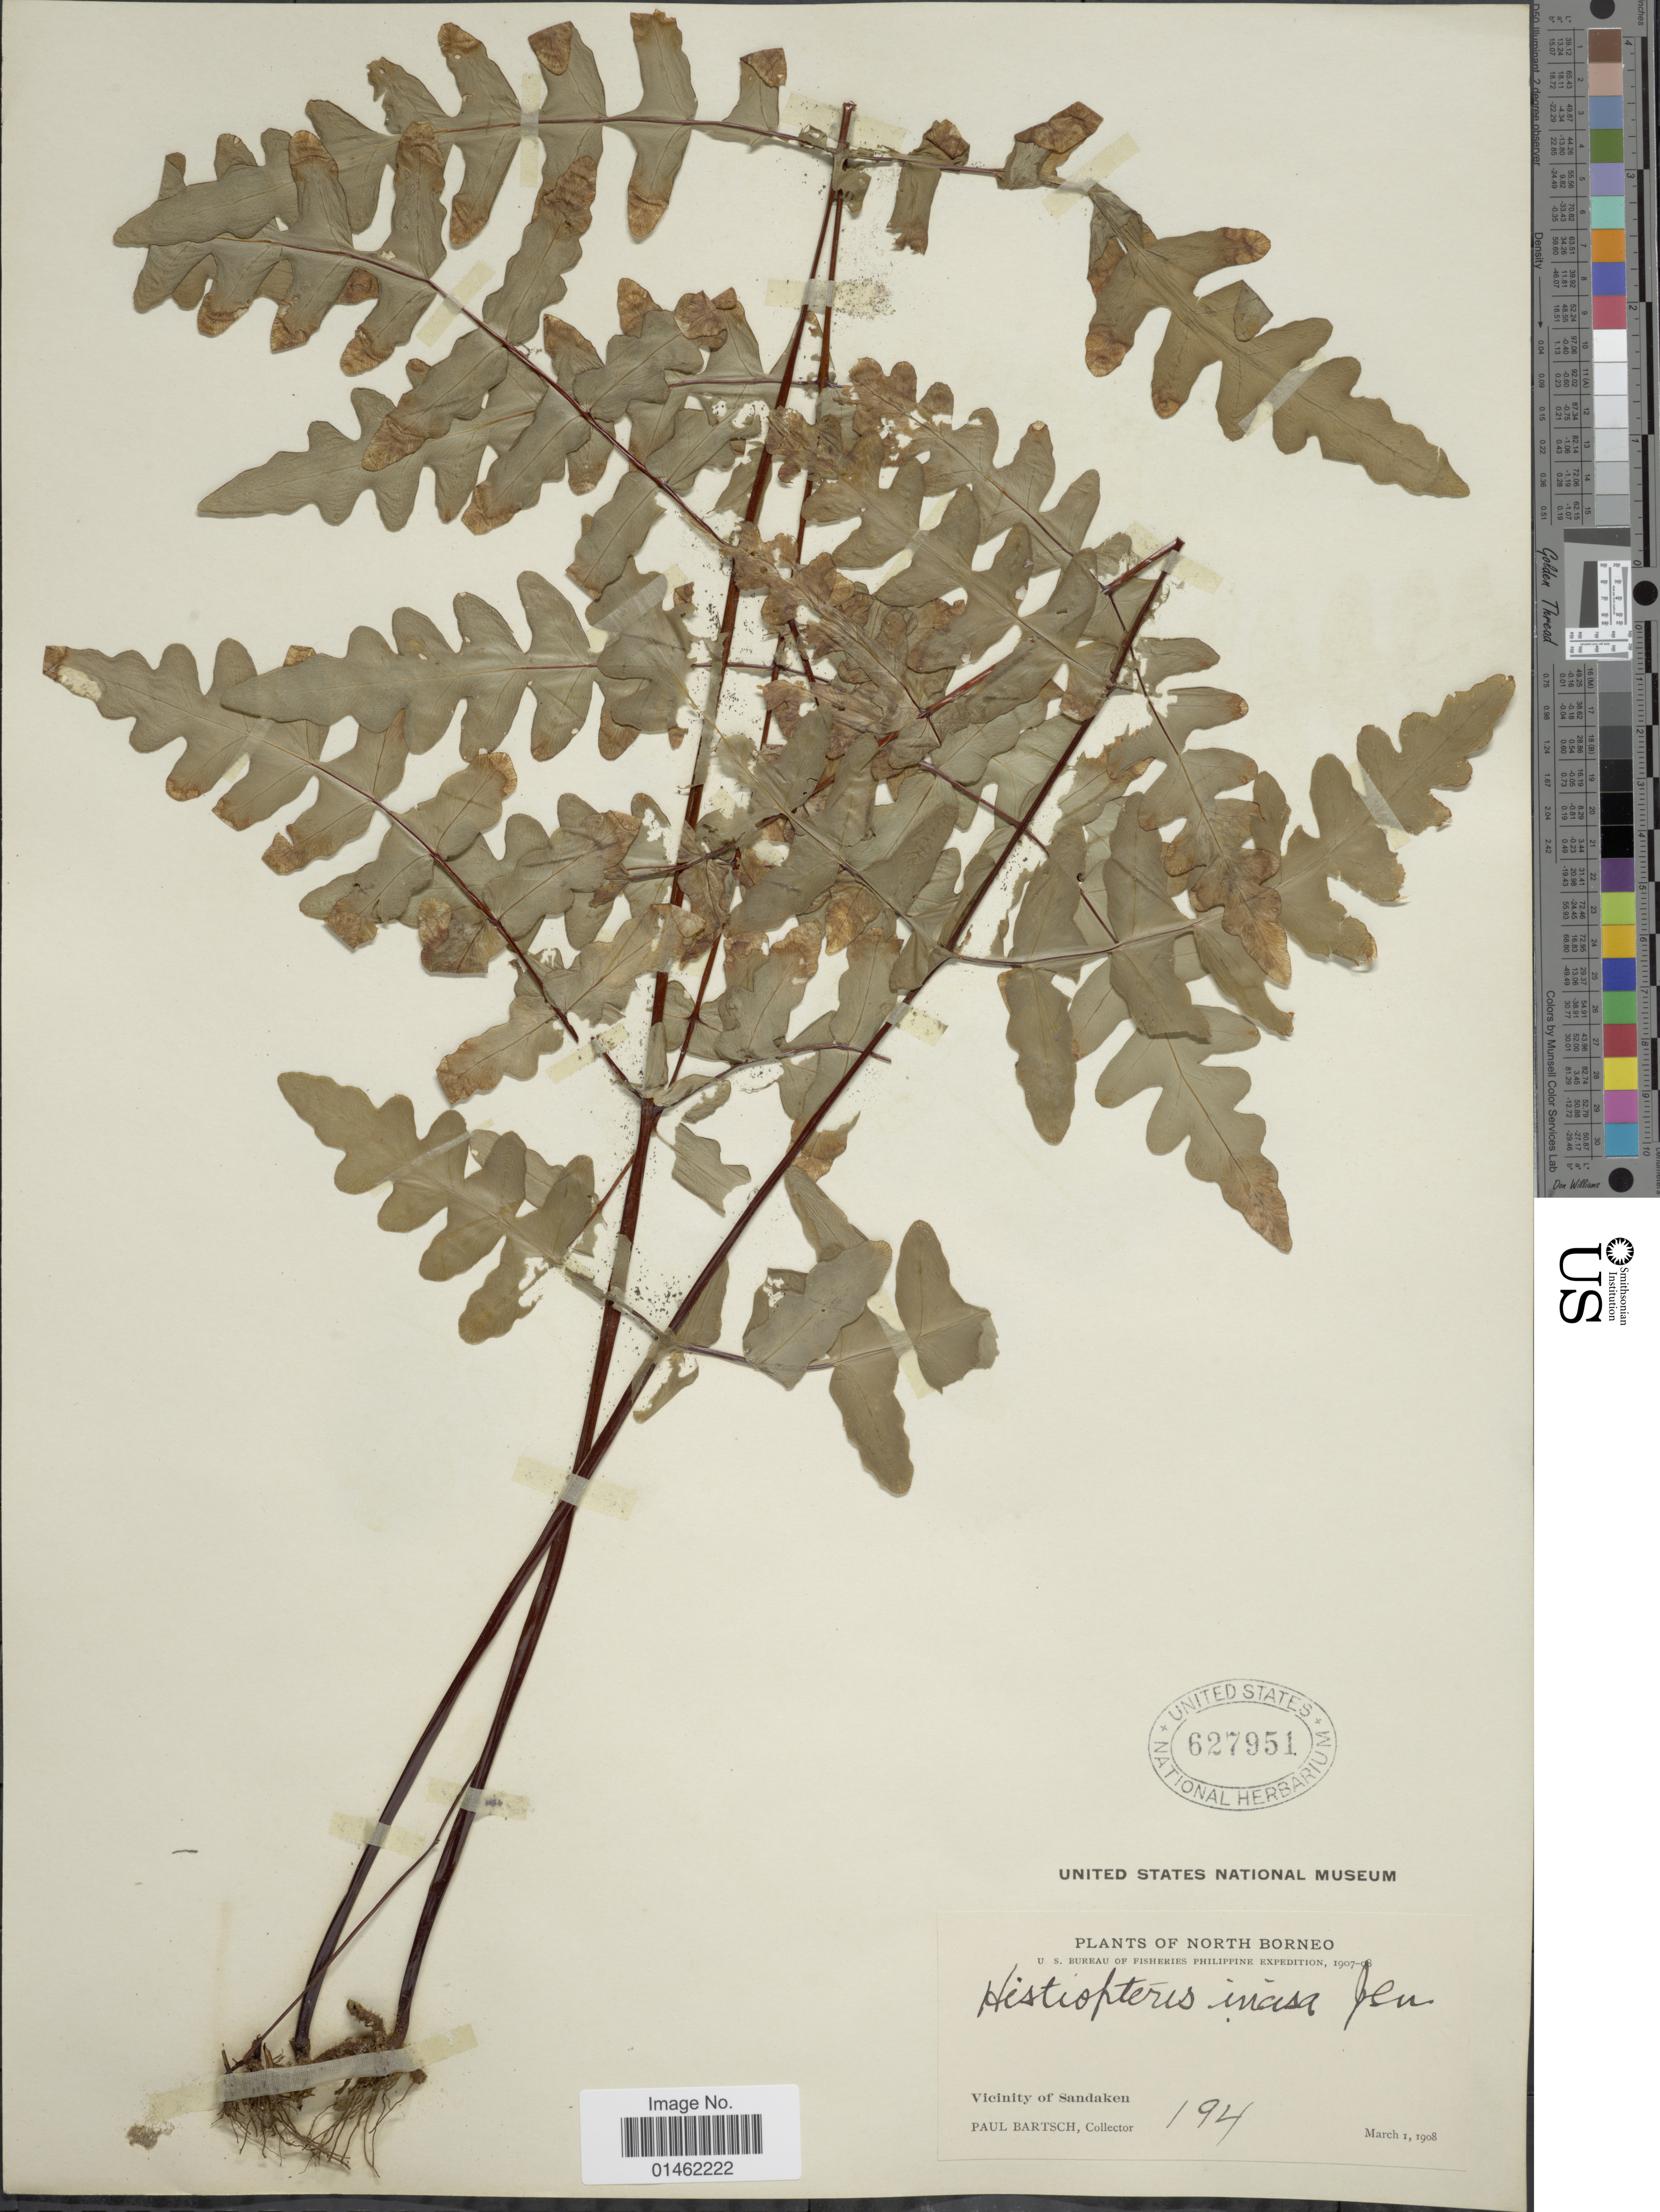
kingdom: Plantae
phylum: Tracheophyta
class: Polypodiopsida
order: Polypodiales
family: Dennstaedtiaceae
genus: Histiopteris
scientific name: Histiopteris incisa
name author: (Thunb.) J. Sm.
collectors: P. Bartsch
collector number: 194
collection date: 1908-03-01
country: Malaysia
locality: North Borneo, Vicinity of Sandaken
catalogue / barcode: US 627951